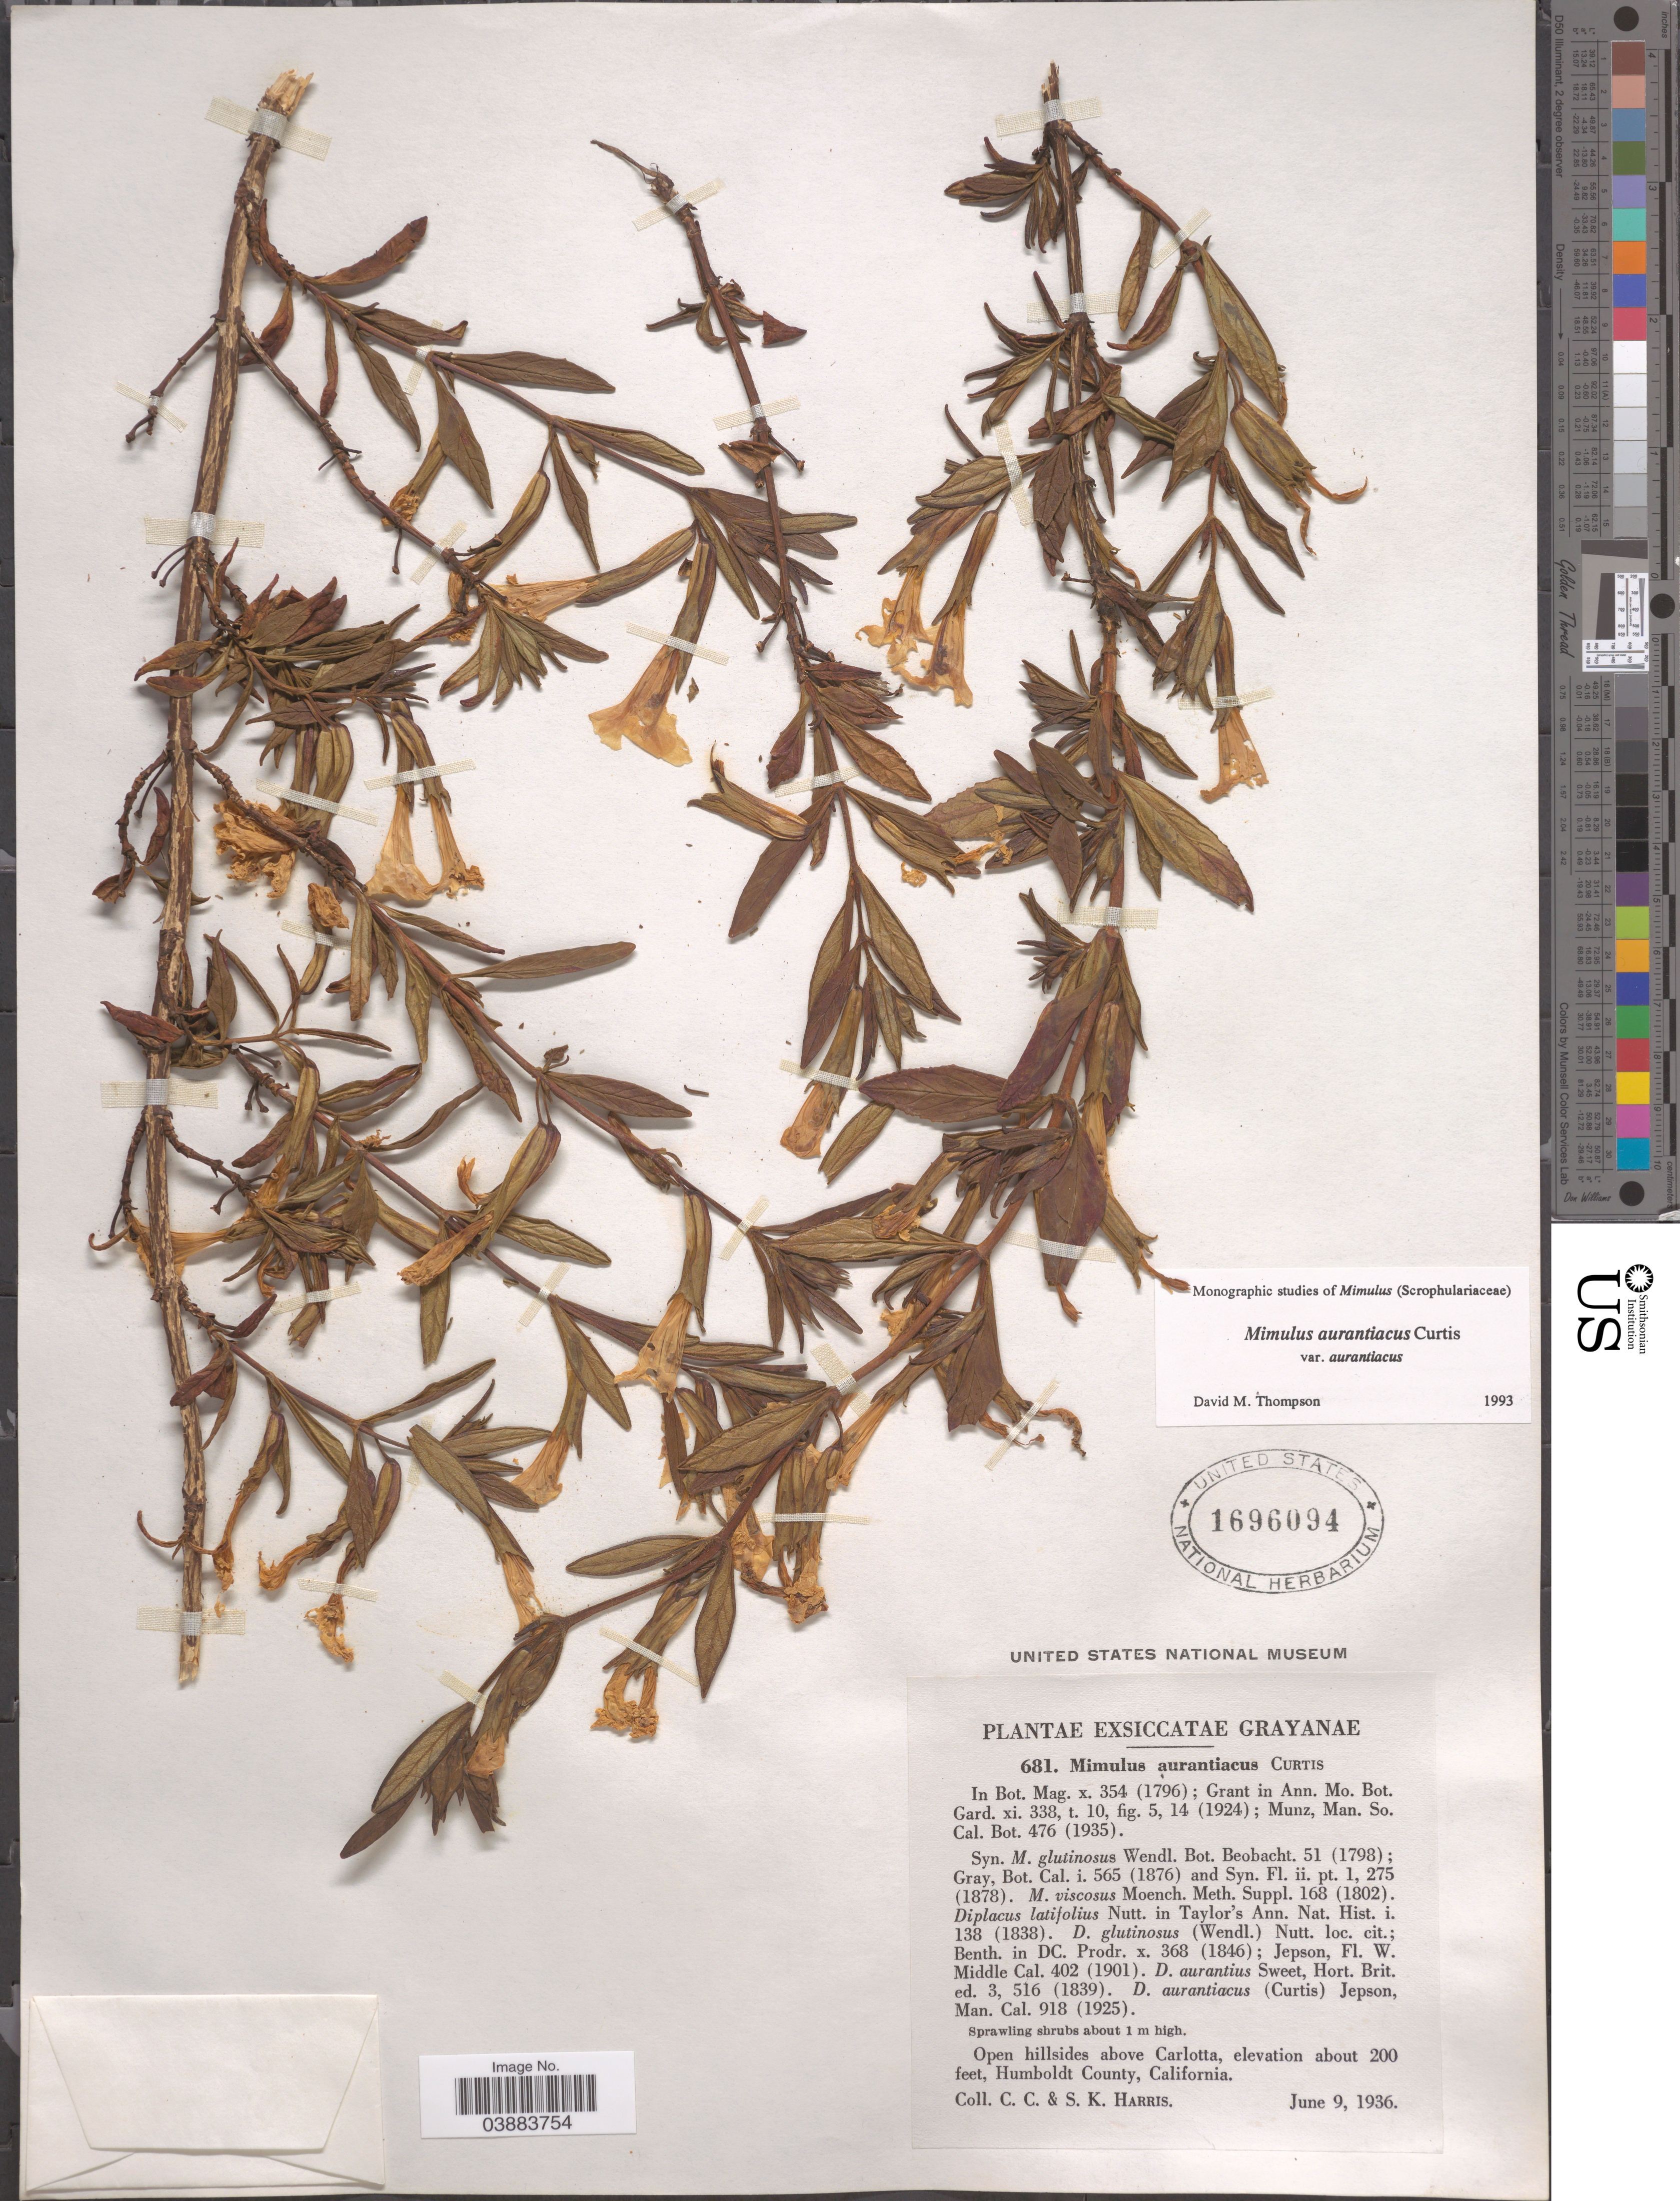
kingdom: Plantae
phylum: Tracheophyta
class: Magnoliopsida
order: Lamiales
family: Phrymaceae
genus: Diplacus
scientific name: Diplacus aurantiacus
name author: (Curtis) Jeps.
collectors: C. C. Harris & S. K. Harris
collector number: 681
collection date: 1936-06-09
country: United States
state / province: California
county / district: Humboldt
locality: Open hillsides above Carlotta, Humboldt County.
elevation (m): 61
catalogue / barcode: US 1696094